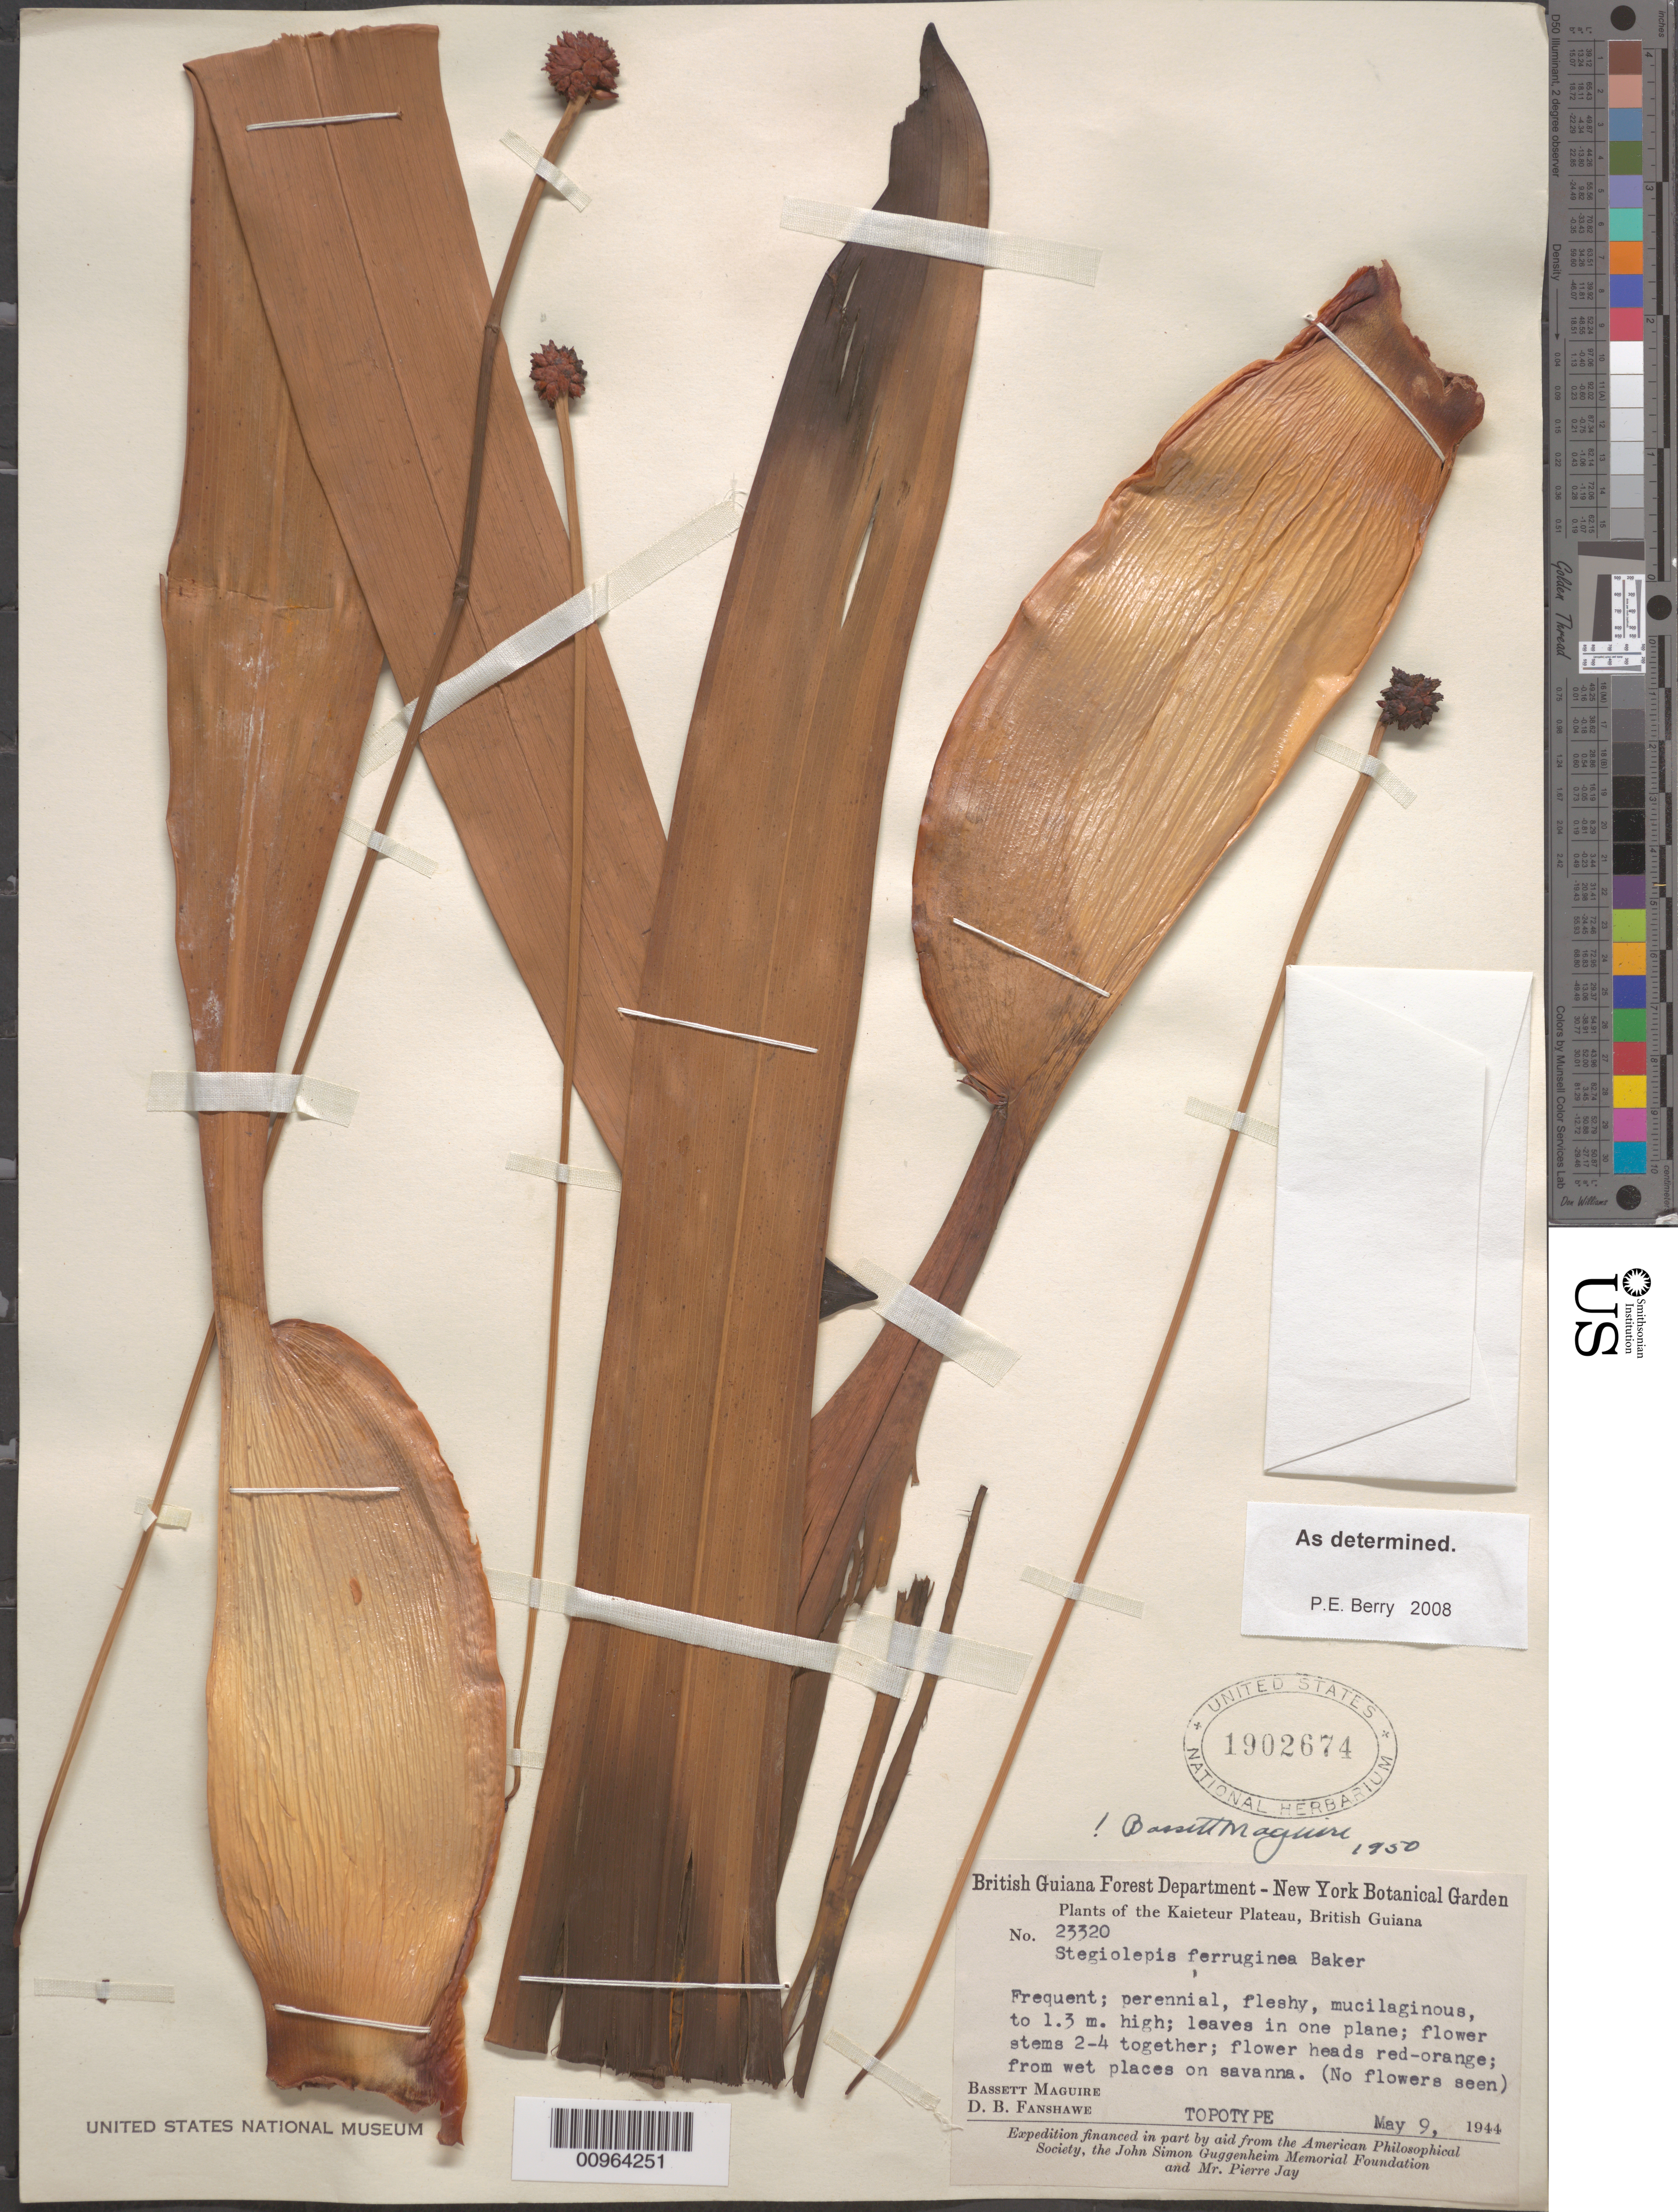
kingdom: Plantae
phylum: Tracheophyta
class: Liliopsida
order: Poales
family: Rapateaceae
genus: Stegolepis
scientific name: Stegolepis ferruginea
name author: Baker f.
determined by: Berry, P. E., (WIS), University of Wisconsin - Madison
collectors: B. Maguire & D. B. Fanshawe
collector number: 23320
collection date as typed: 9-May-44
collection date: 1944-05-09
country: Guyana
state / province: Potaro-Siparuni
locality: Kaieteur Plateau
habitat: Wet places on savanna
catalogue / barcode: US 1902674